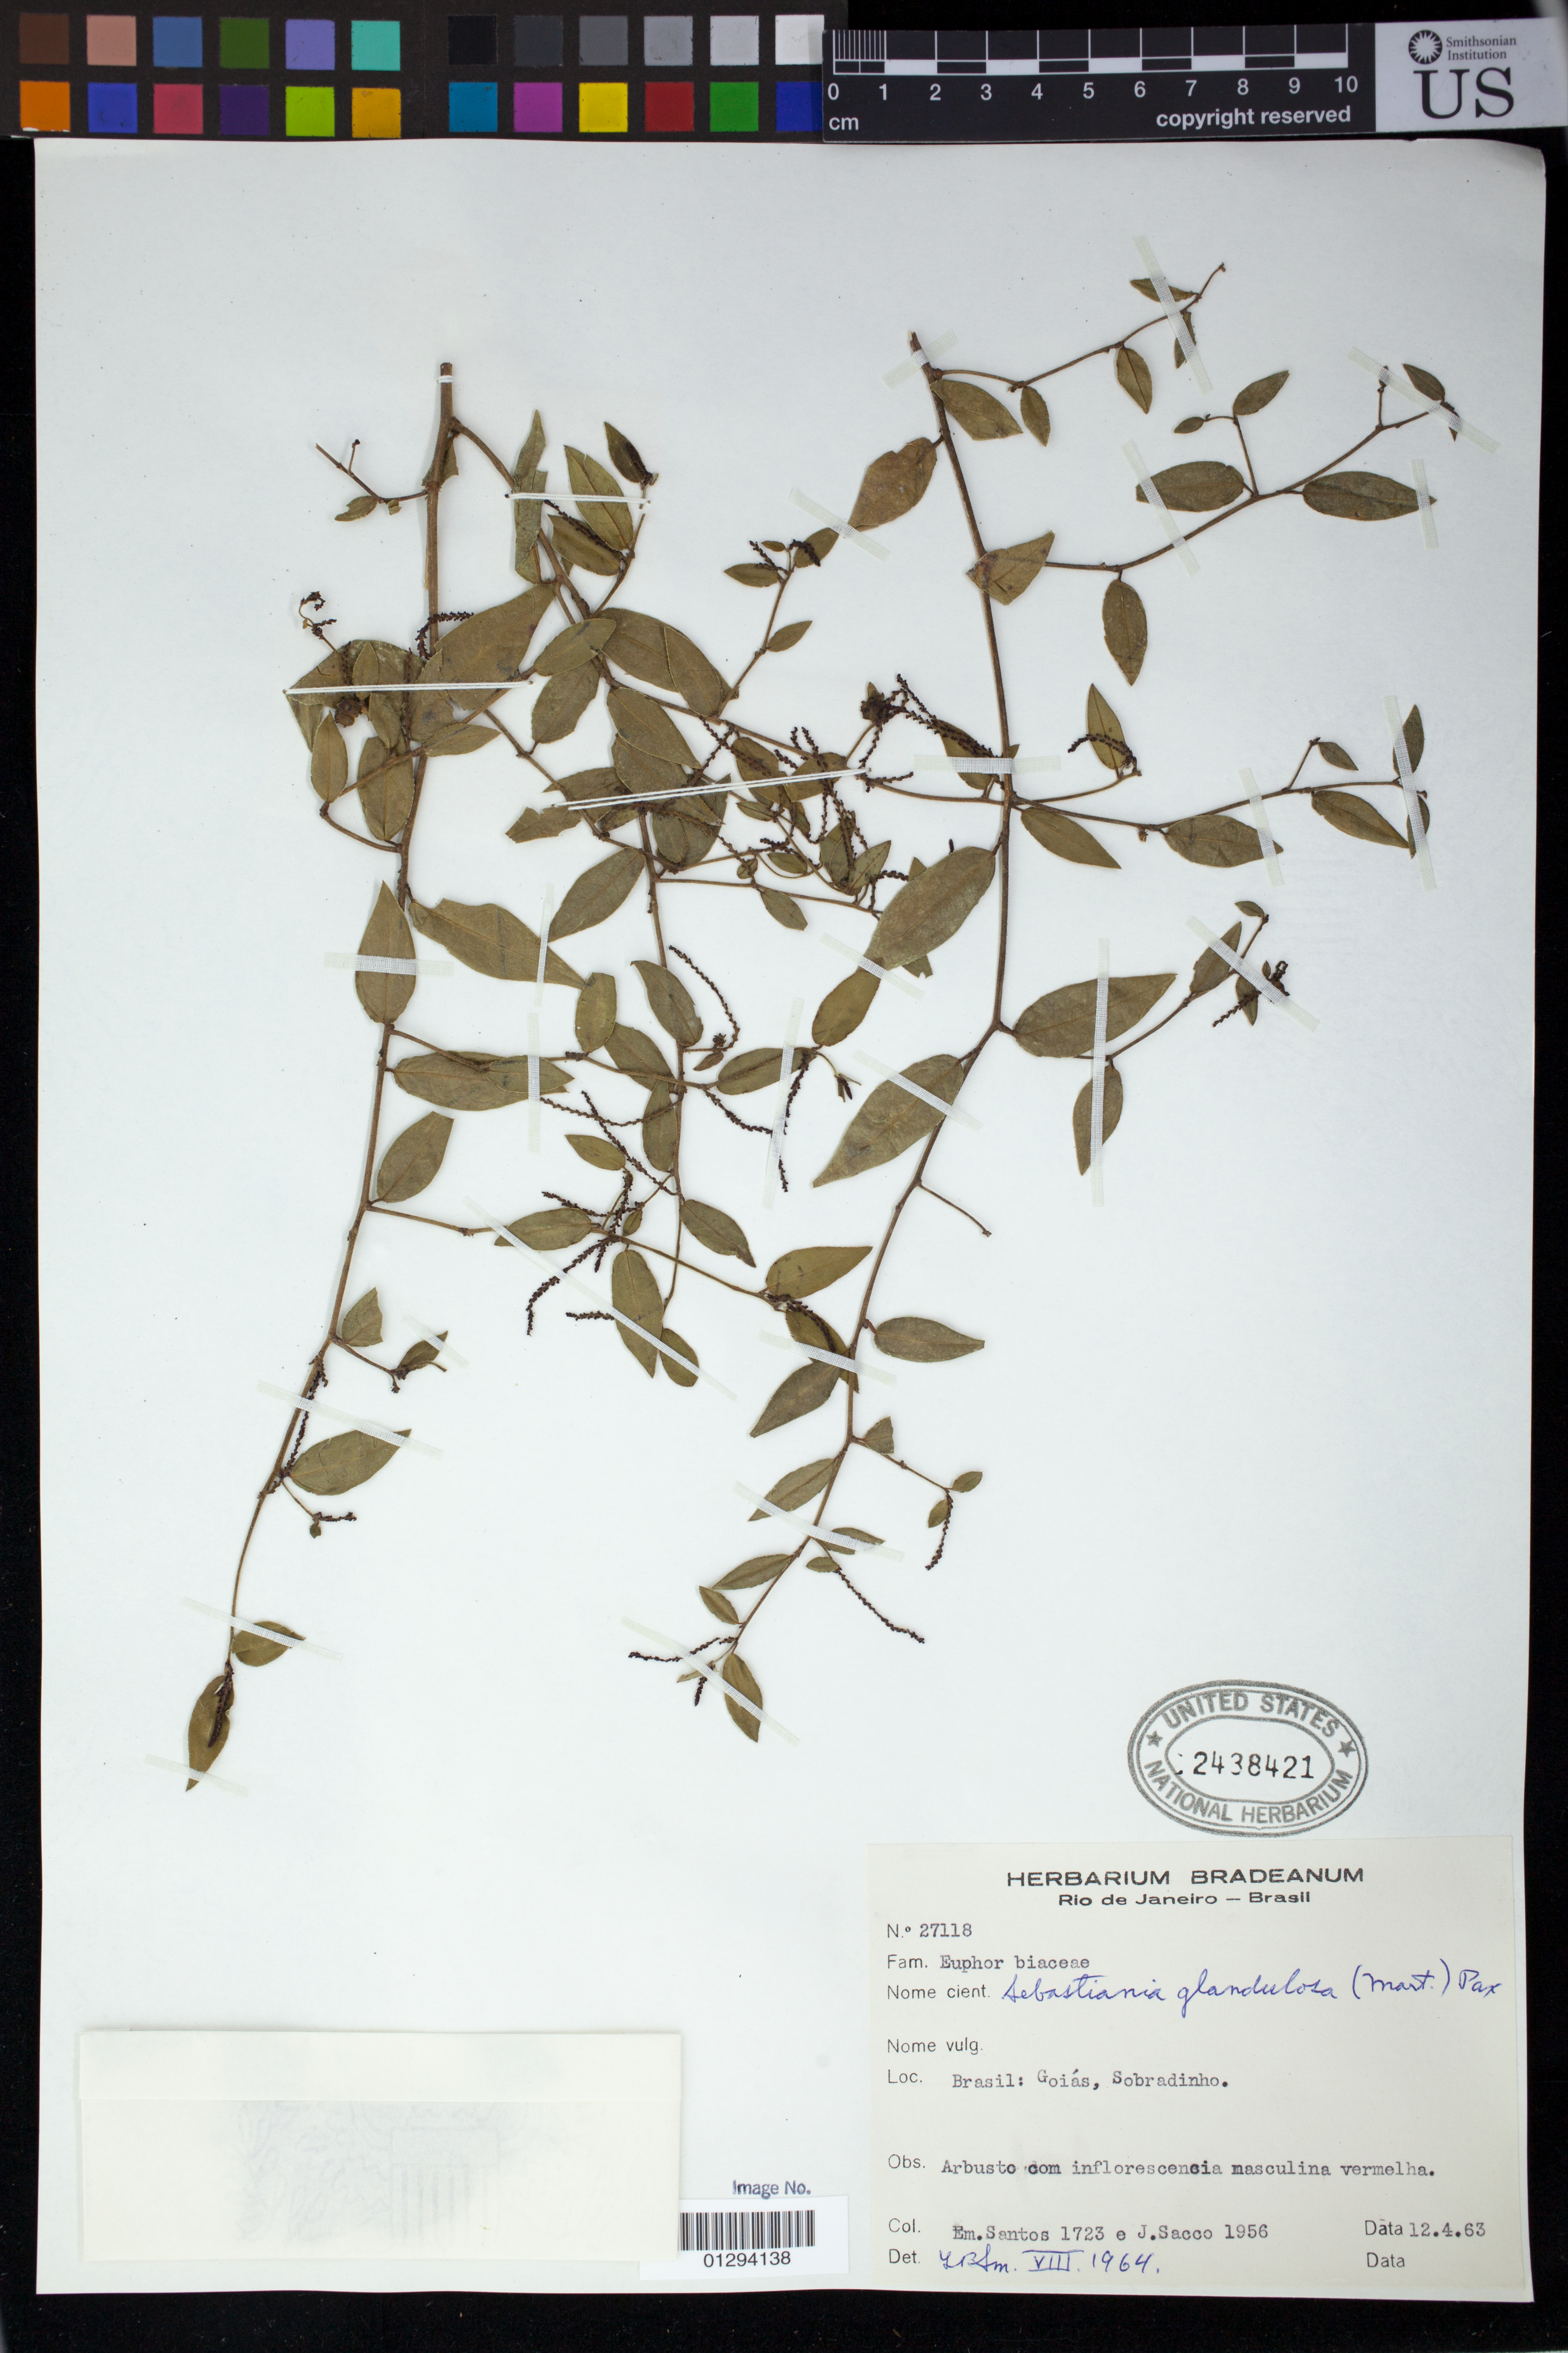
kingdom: Plantae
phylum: Tracheophyta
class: Magnoliopsida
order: Malpighiales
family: Euphorbiaceae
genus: Senefeldera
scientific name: Senefeldera glandulosa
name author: (Sw.) Müll. Arg.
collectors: E. Santos & J. Sacco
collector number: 1723 / 1956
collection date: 1963-04-12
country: Brazil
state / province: Goias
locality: Sobradinho.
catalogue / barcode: US 2438421